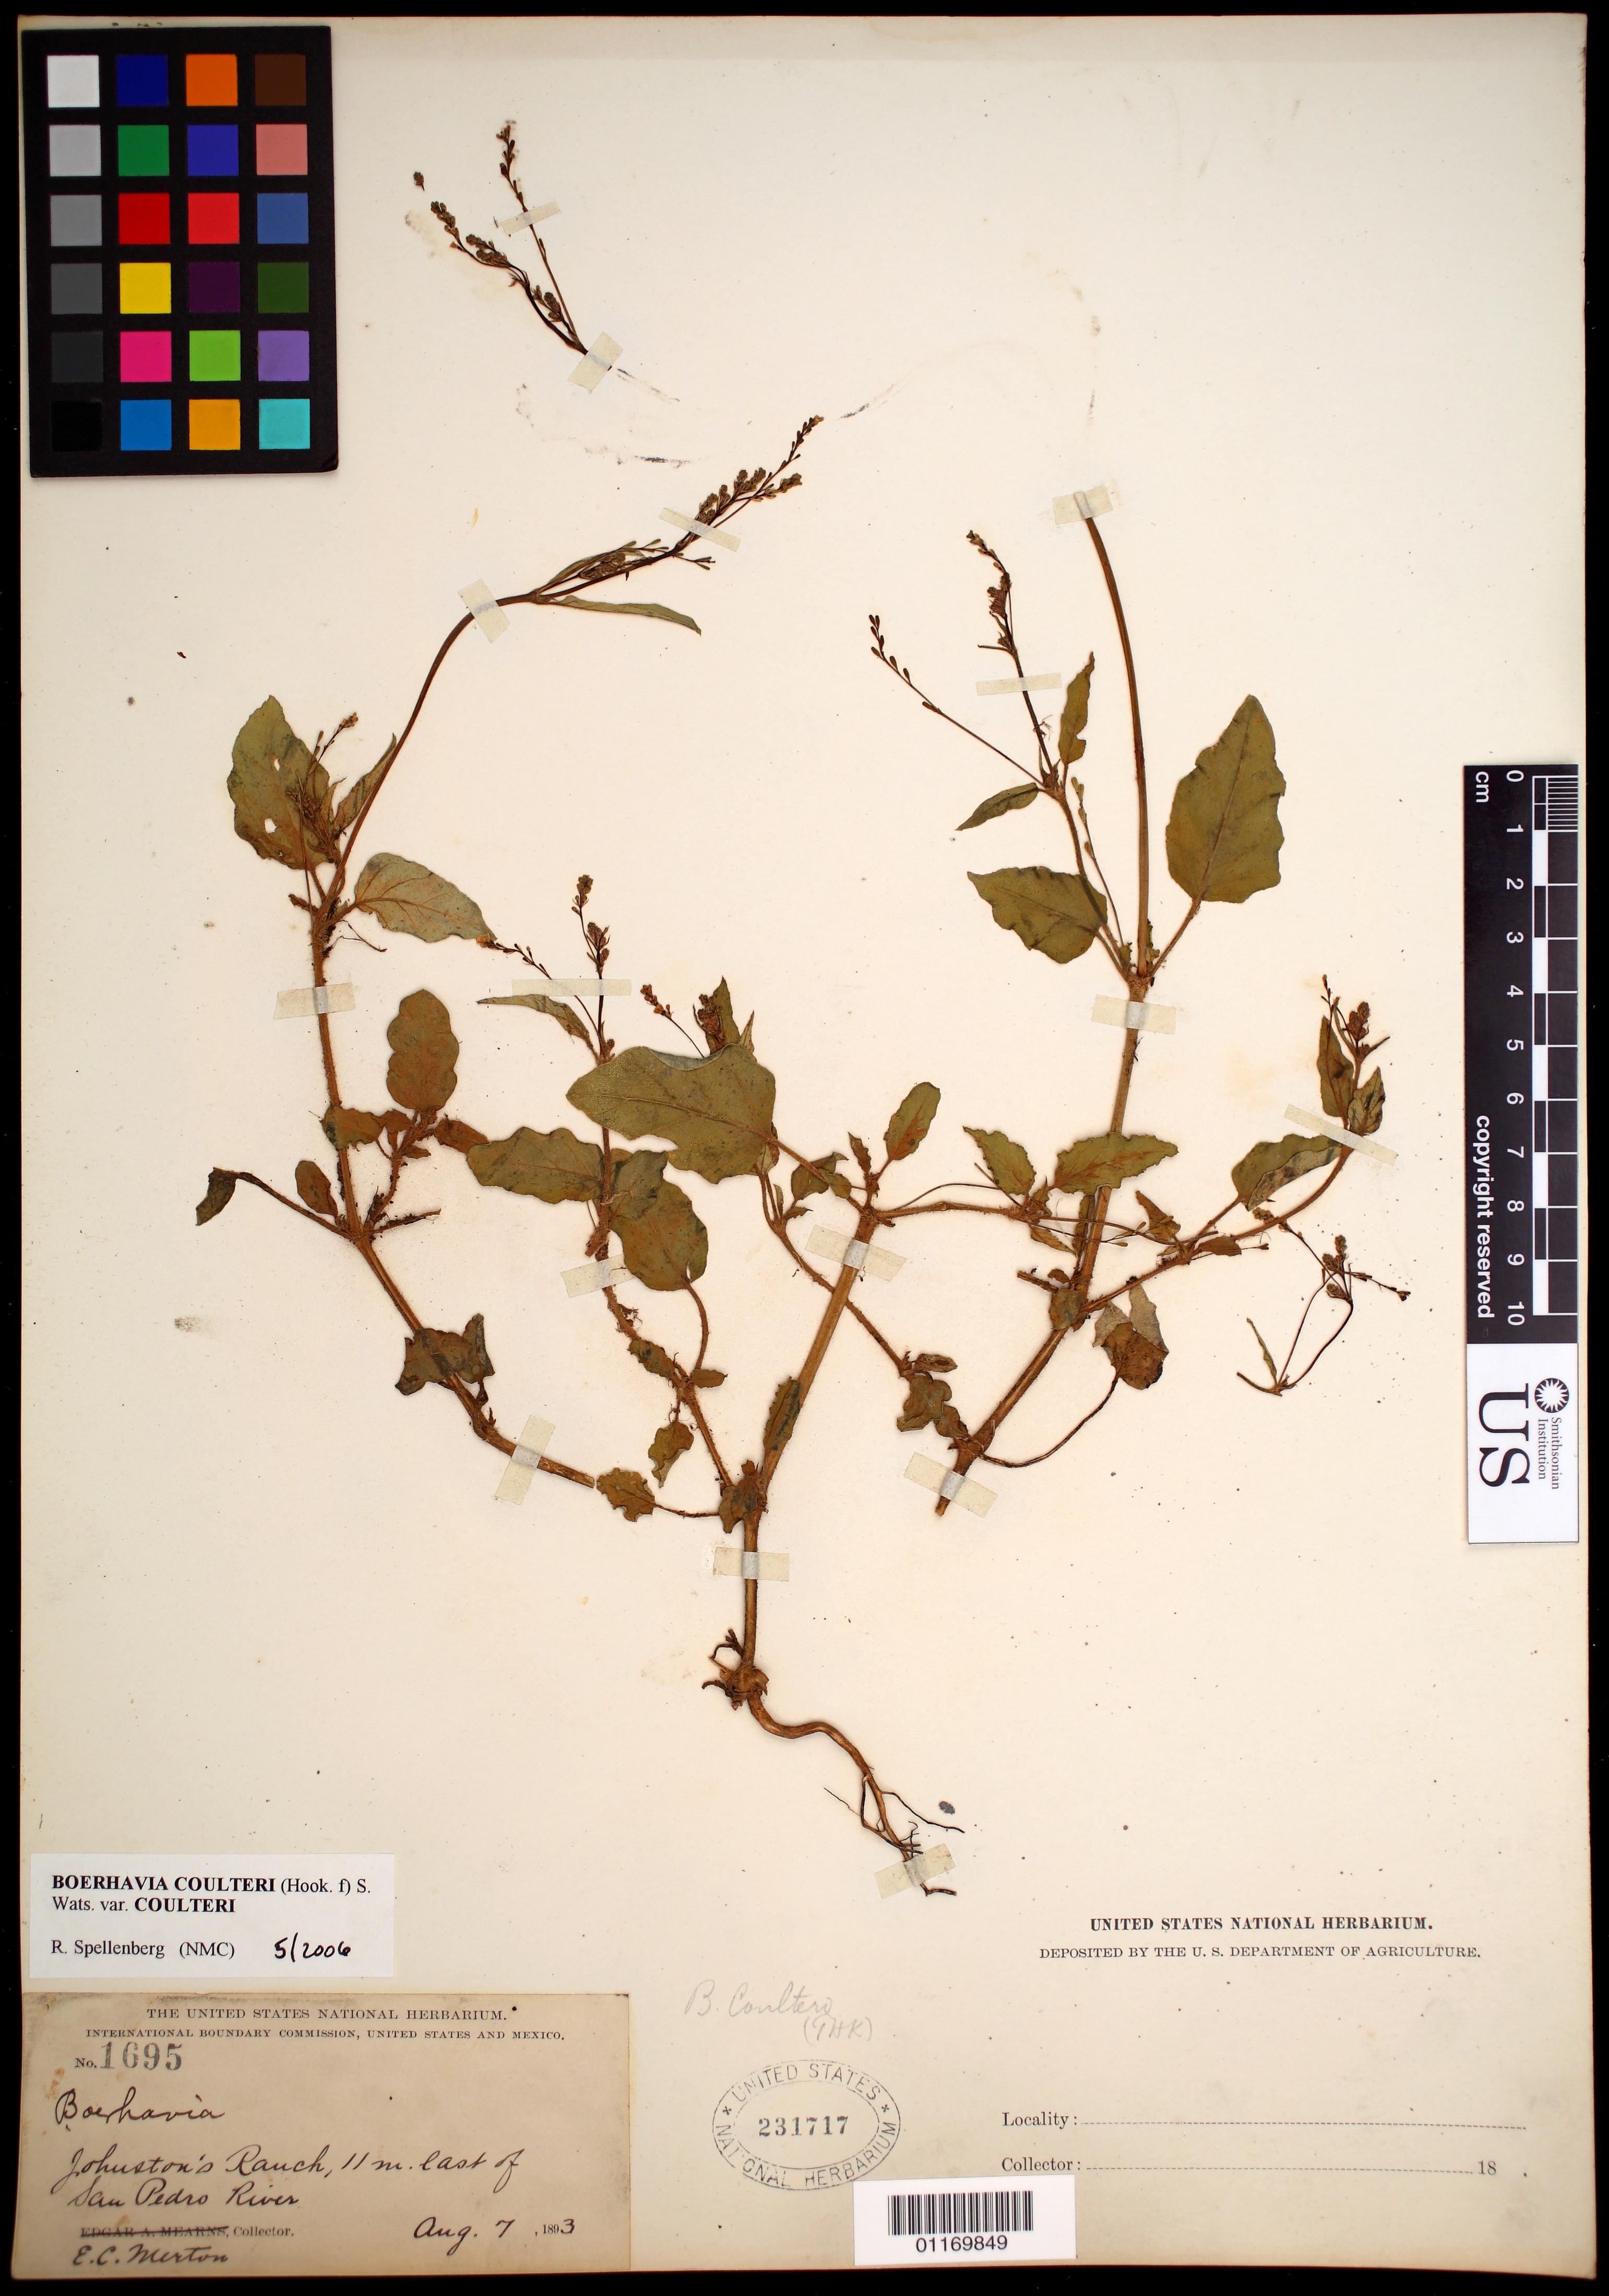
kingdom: Plantae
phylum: Tracheophyta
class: Magnoliopsida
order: Caryophyllales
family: Nyctaginaceae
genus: Boerhavia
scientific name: Boerhavia coulteri var. coulteri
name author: (Hook. f.) S. Watson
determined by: Spellenberg, R.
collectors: E. Merton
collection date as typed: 07 Aug 1893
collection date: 1893-08-07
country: United States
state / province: Arizona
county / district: Cochise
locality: Johnston's Ranch, 11 mi. E of San Pedro River.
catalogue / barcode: US 231717